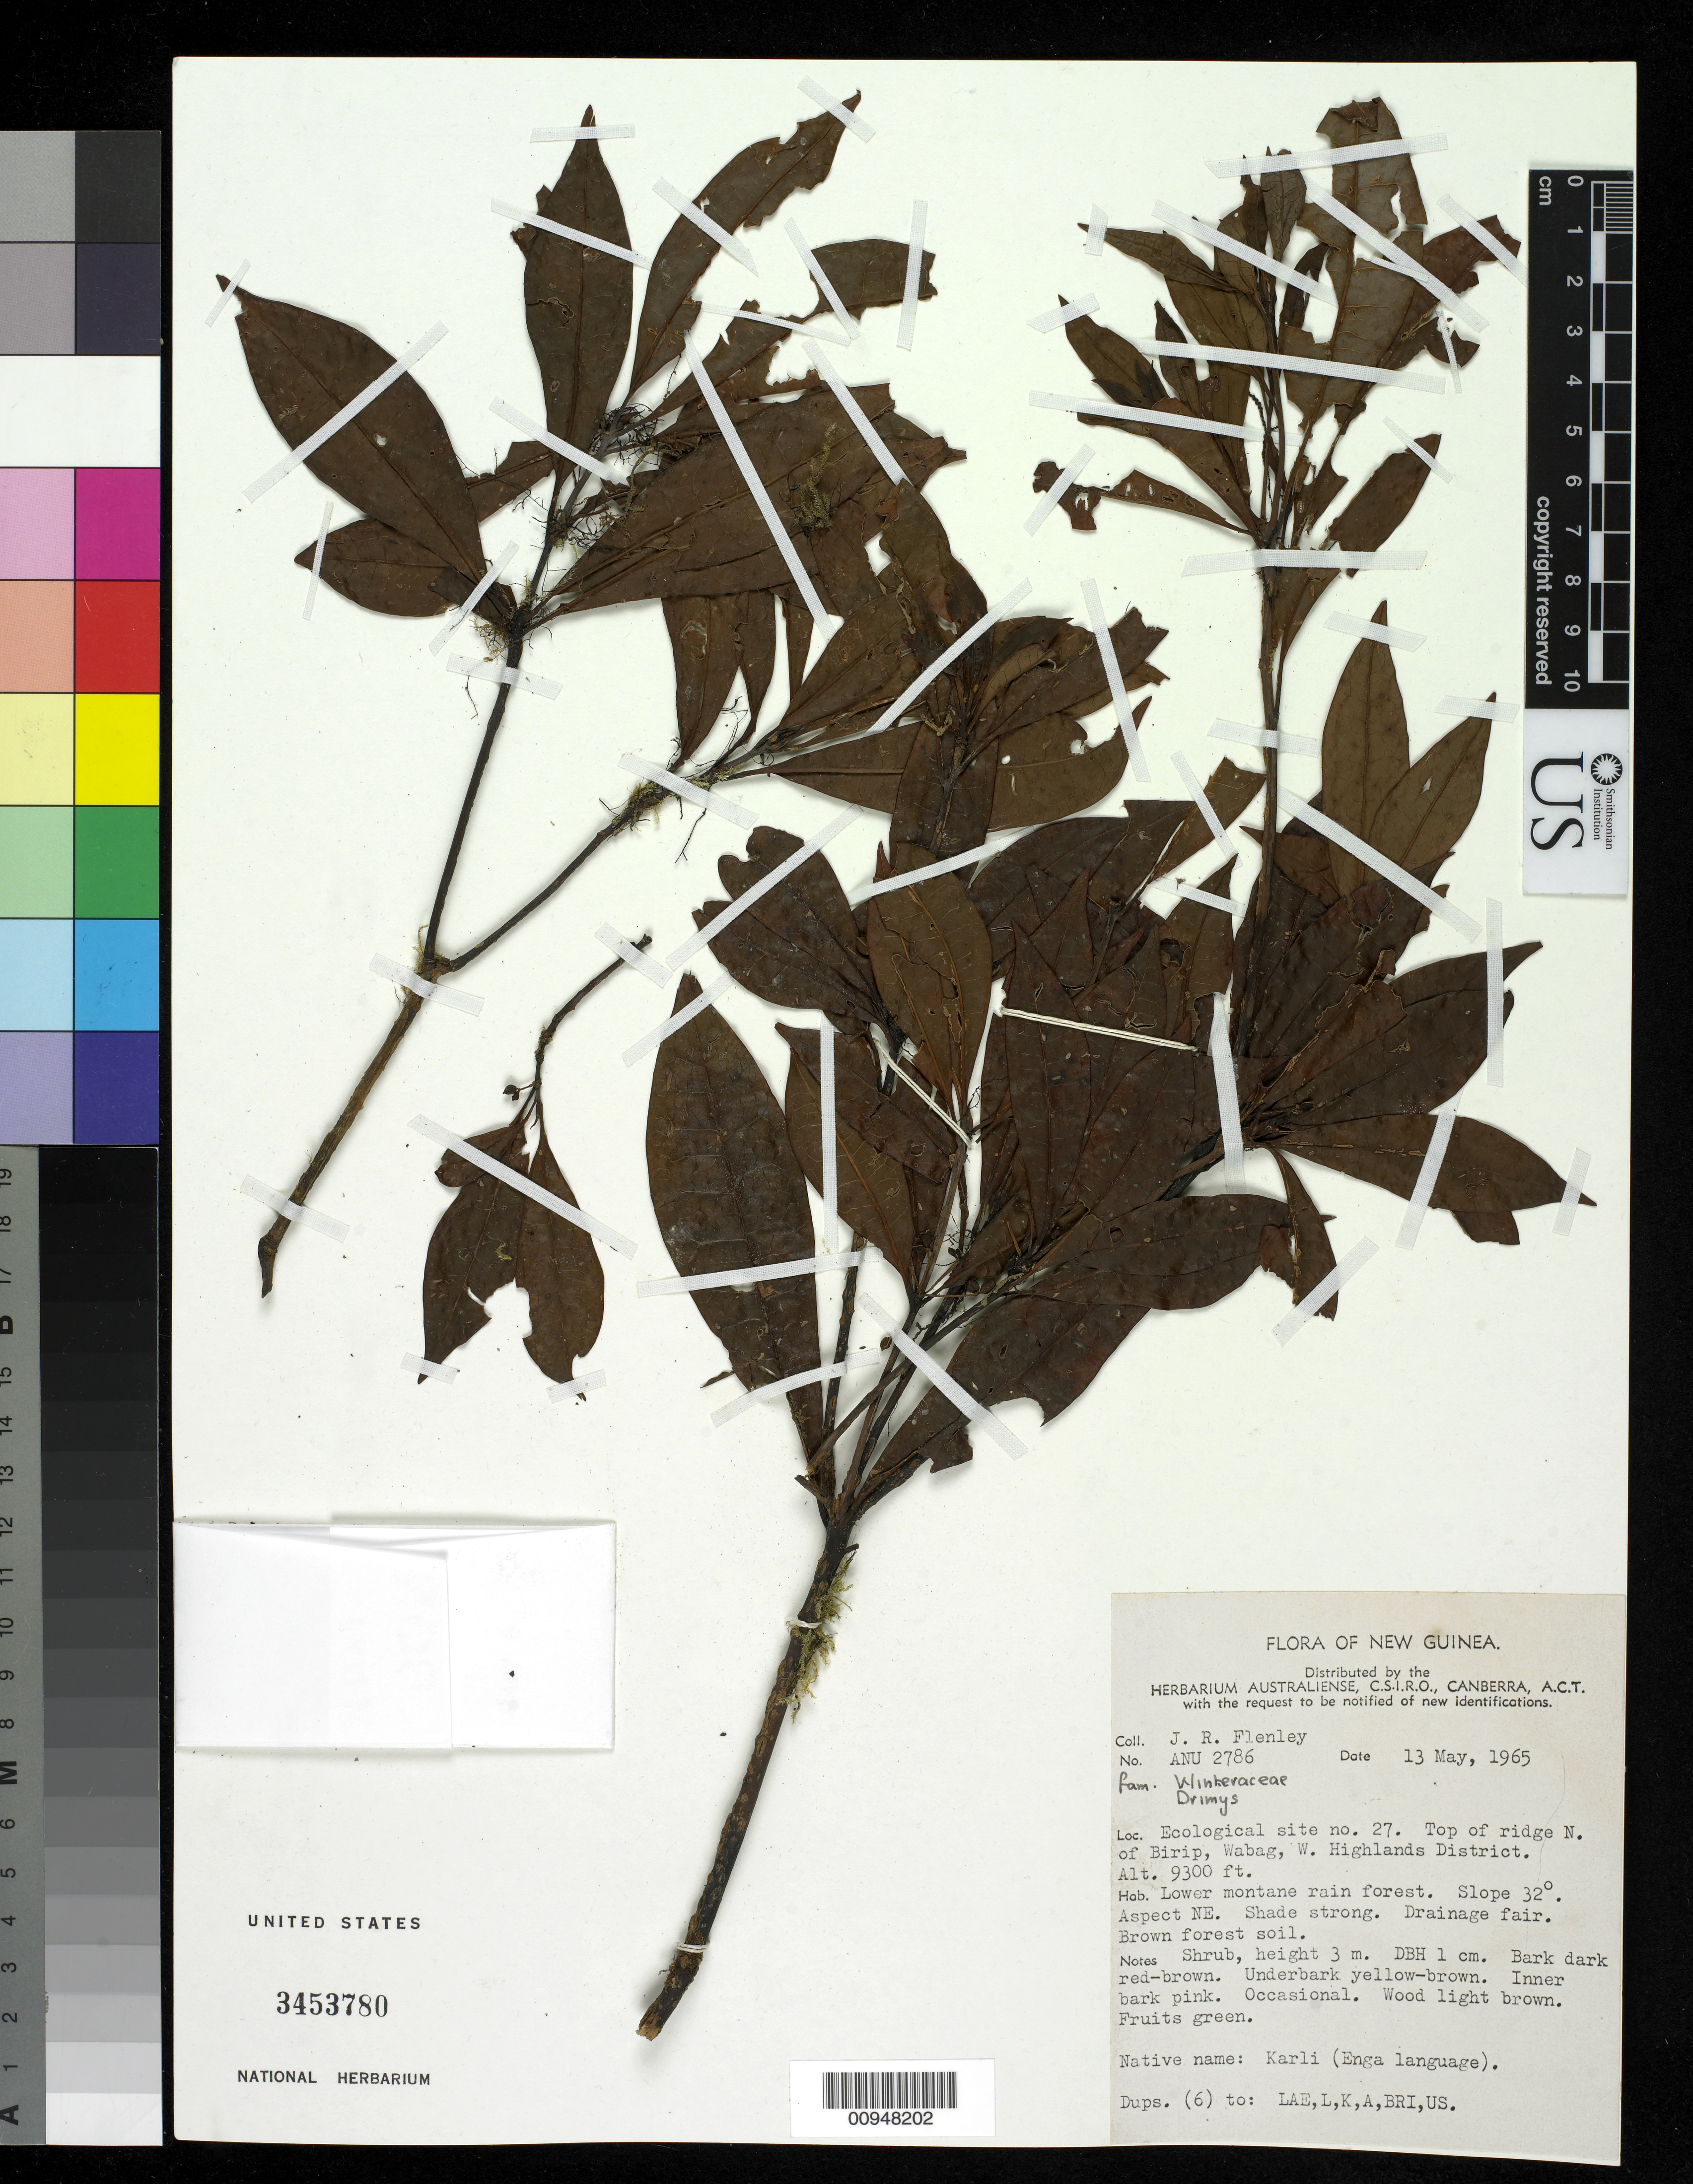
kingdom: Plantae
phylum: Tracheophyta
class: Magnoliopsida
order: Canellales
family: Winteraceae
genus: Drimys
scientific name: Drimys sp.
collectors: J. Flenley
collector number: ANU 2786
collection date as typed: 13 May 1965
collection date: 1965-05-13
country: Papua New Guinea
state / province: Enga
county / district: Wabag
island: New Guinea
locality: Ecological site no. 27. Top of ridge N of Birip.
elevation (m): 2835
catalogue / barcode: US 3453780